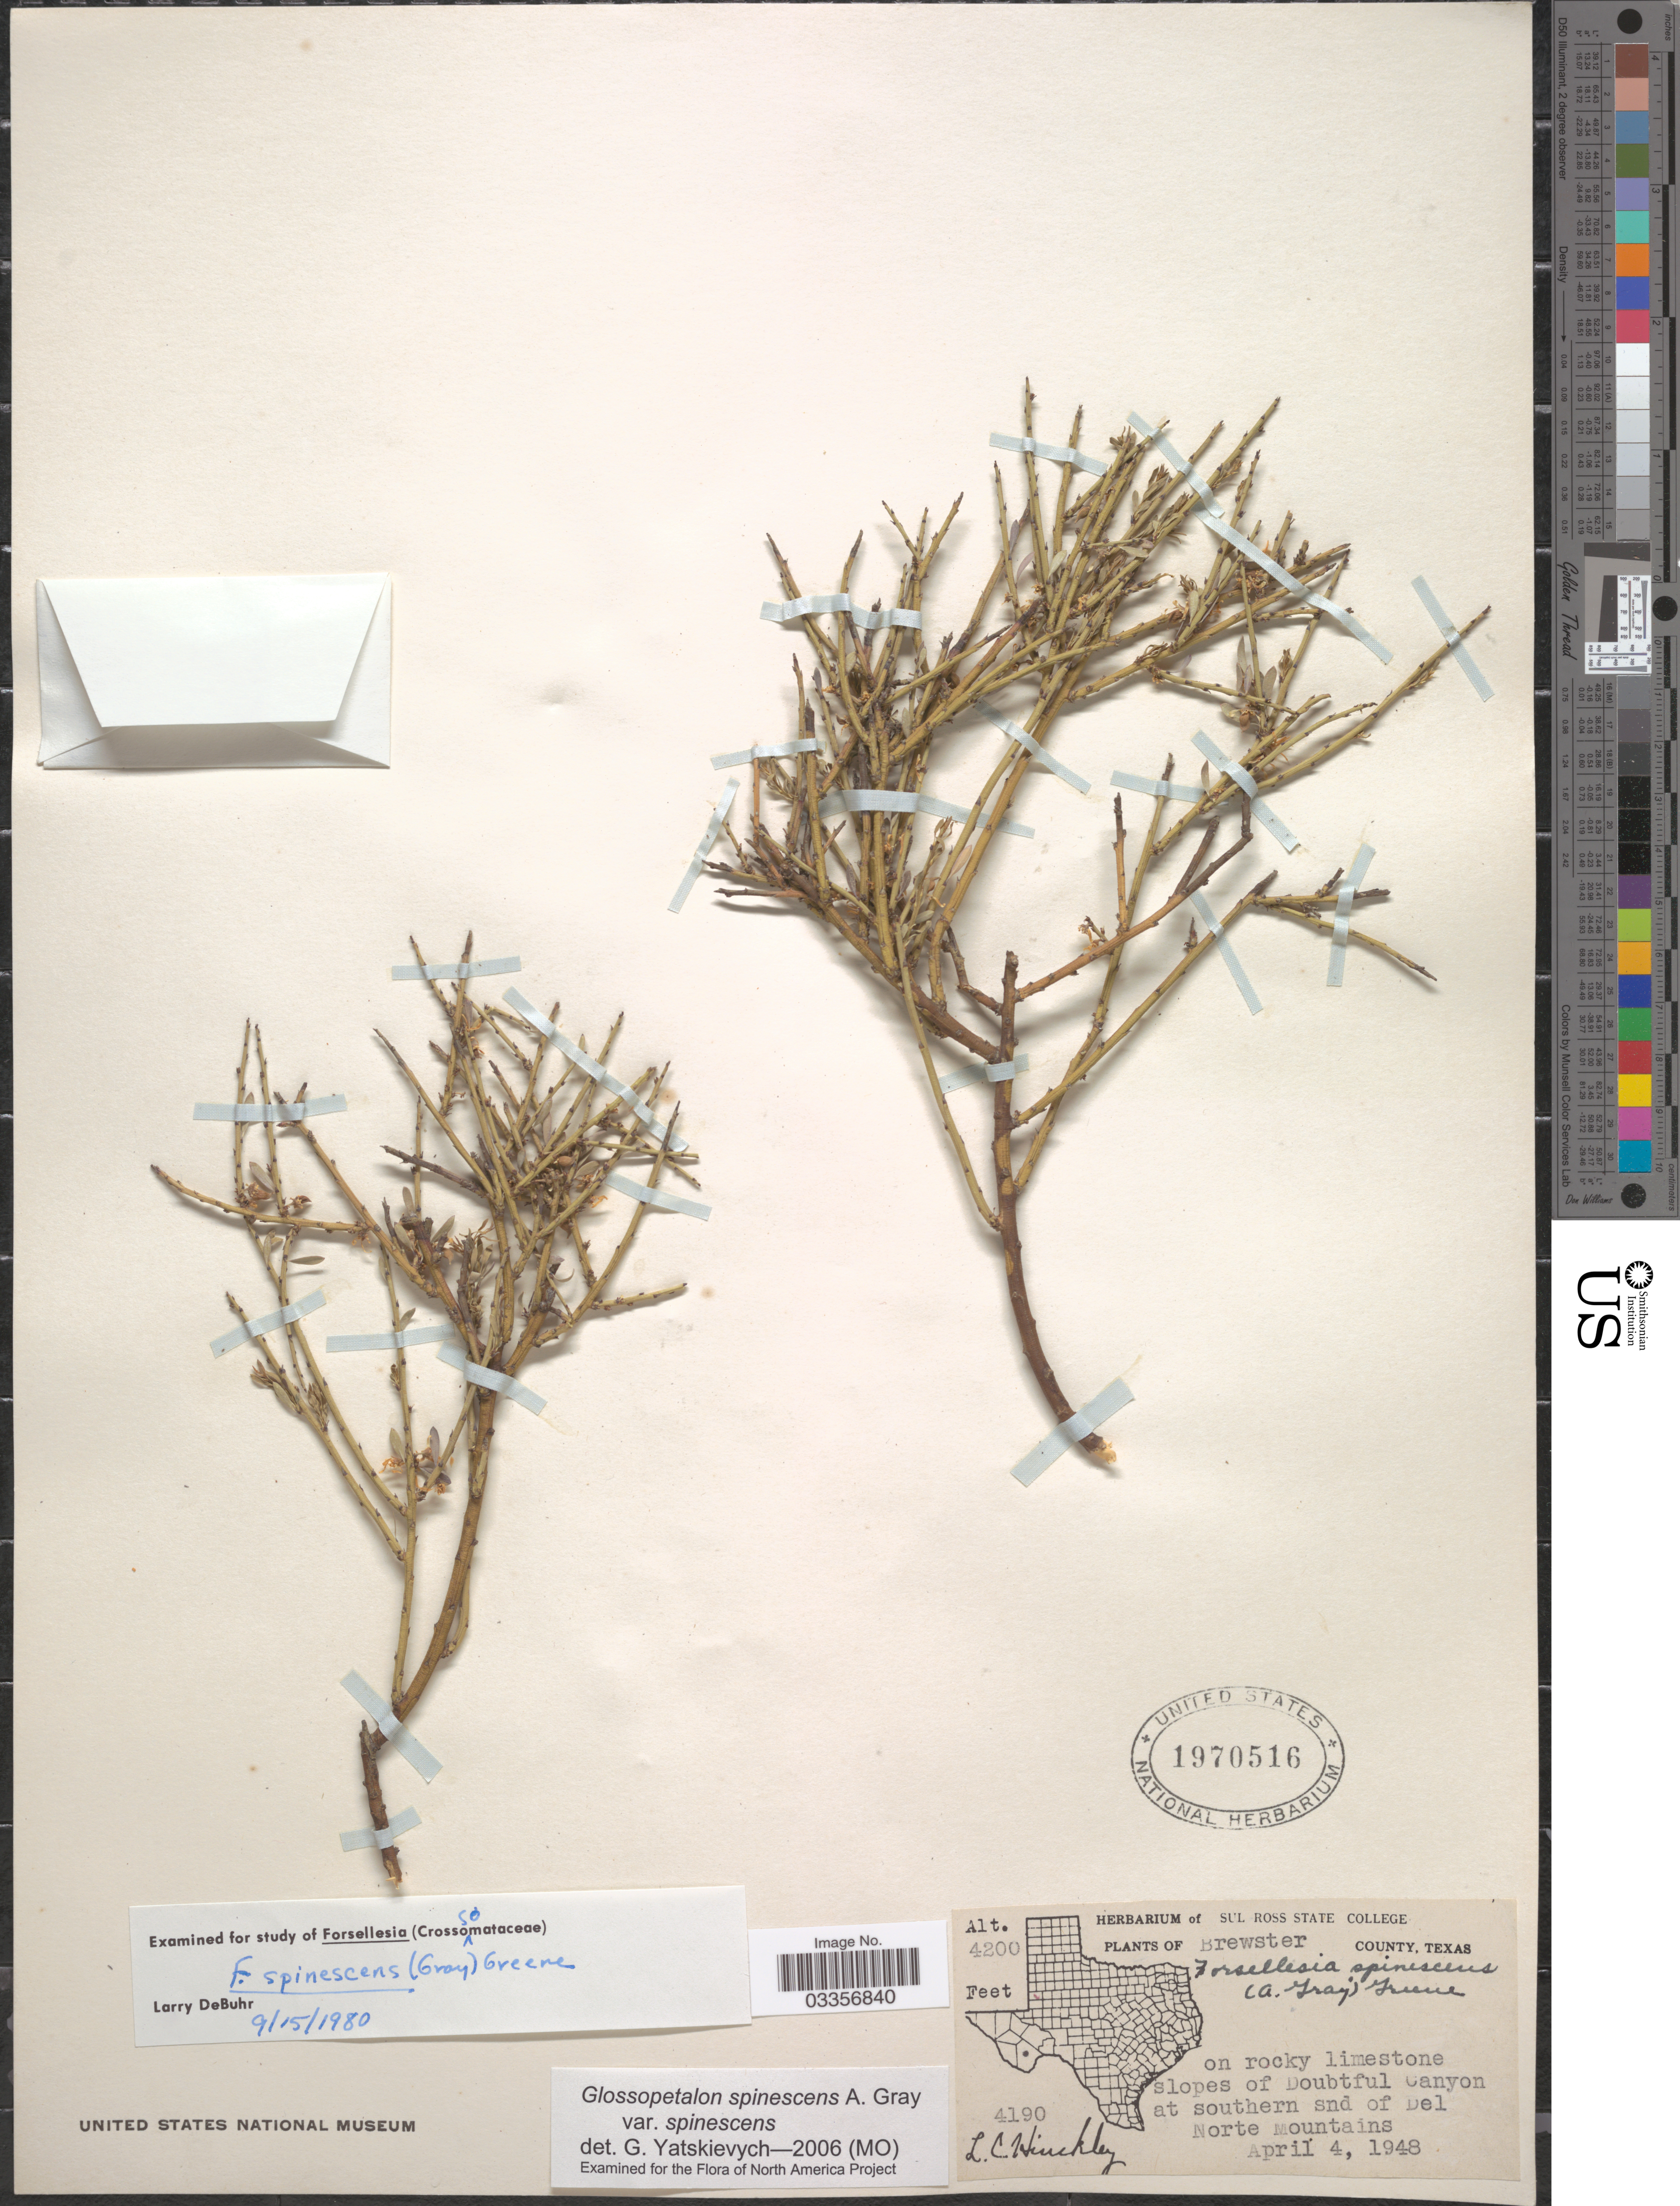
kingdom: Plantae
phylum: Tracheophyta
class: Magnoliopsida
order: Crossosomatales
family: Crossosomataceae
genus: Glossopetalon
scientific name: Glossopetalon spinescens var. spinescens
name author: A. Gray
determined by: Yatskievych, G.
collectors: L. Hinckley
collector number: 4190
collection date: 1948-04-04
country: United States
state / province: Texas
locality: Brewster County, on rocky limestone slopes of Doubtful Canyon at southern snd of Del Norte Mountains.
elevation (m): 1280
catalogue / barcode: US 1970516